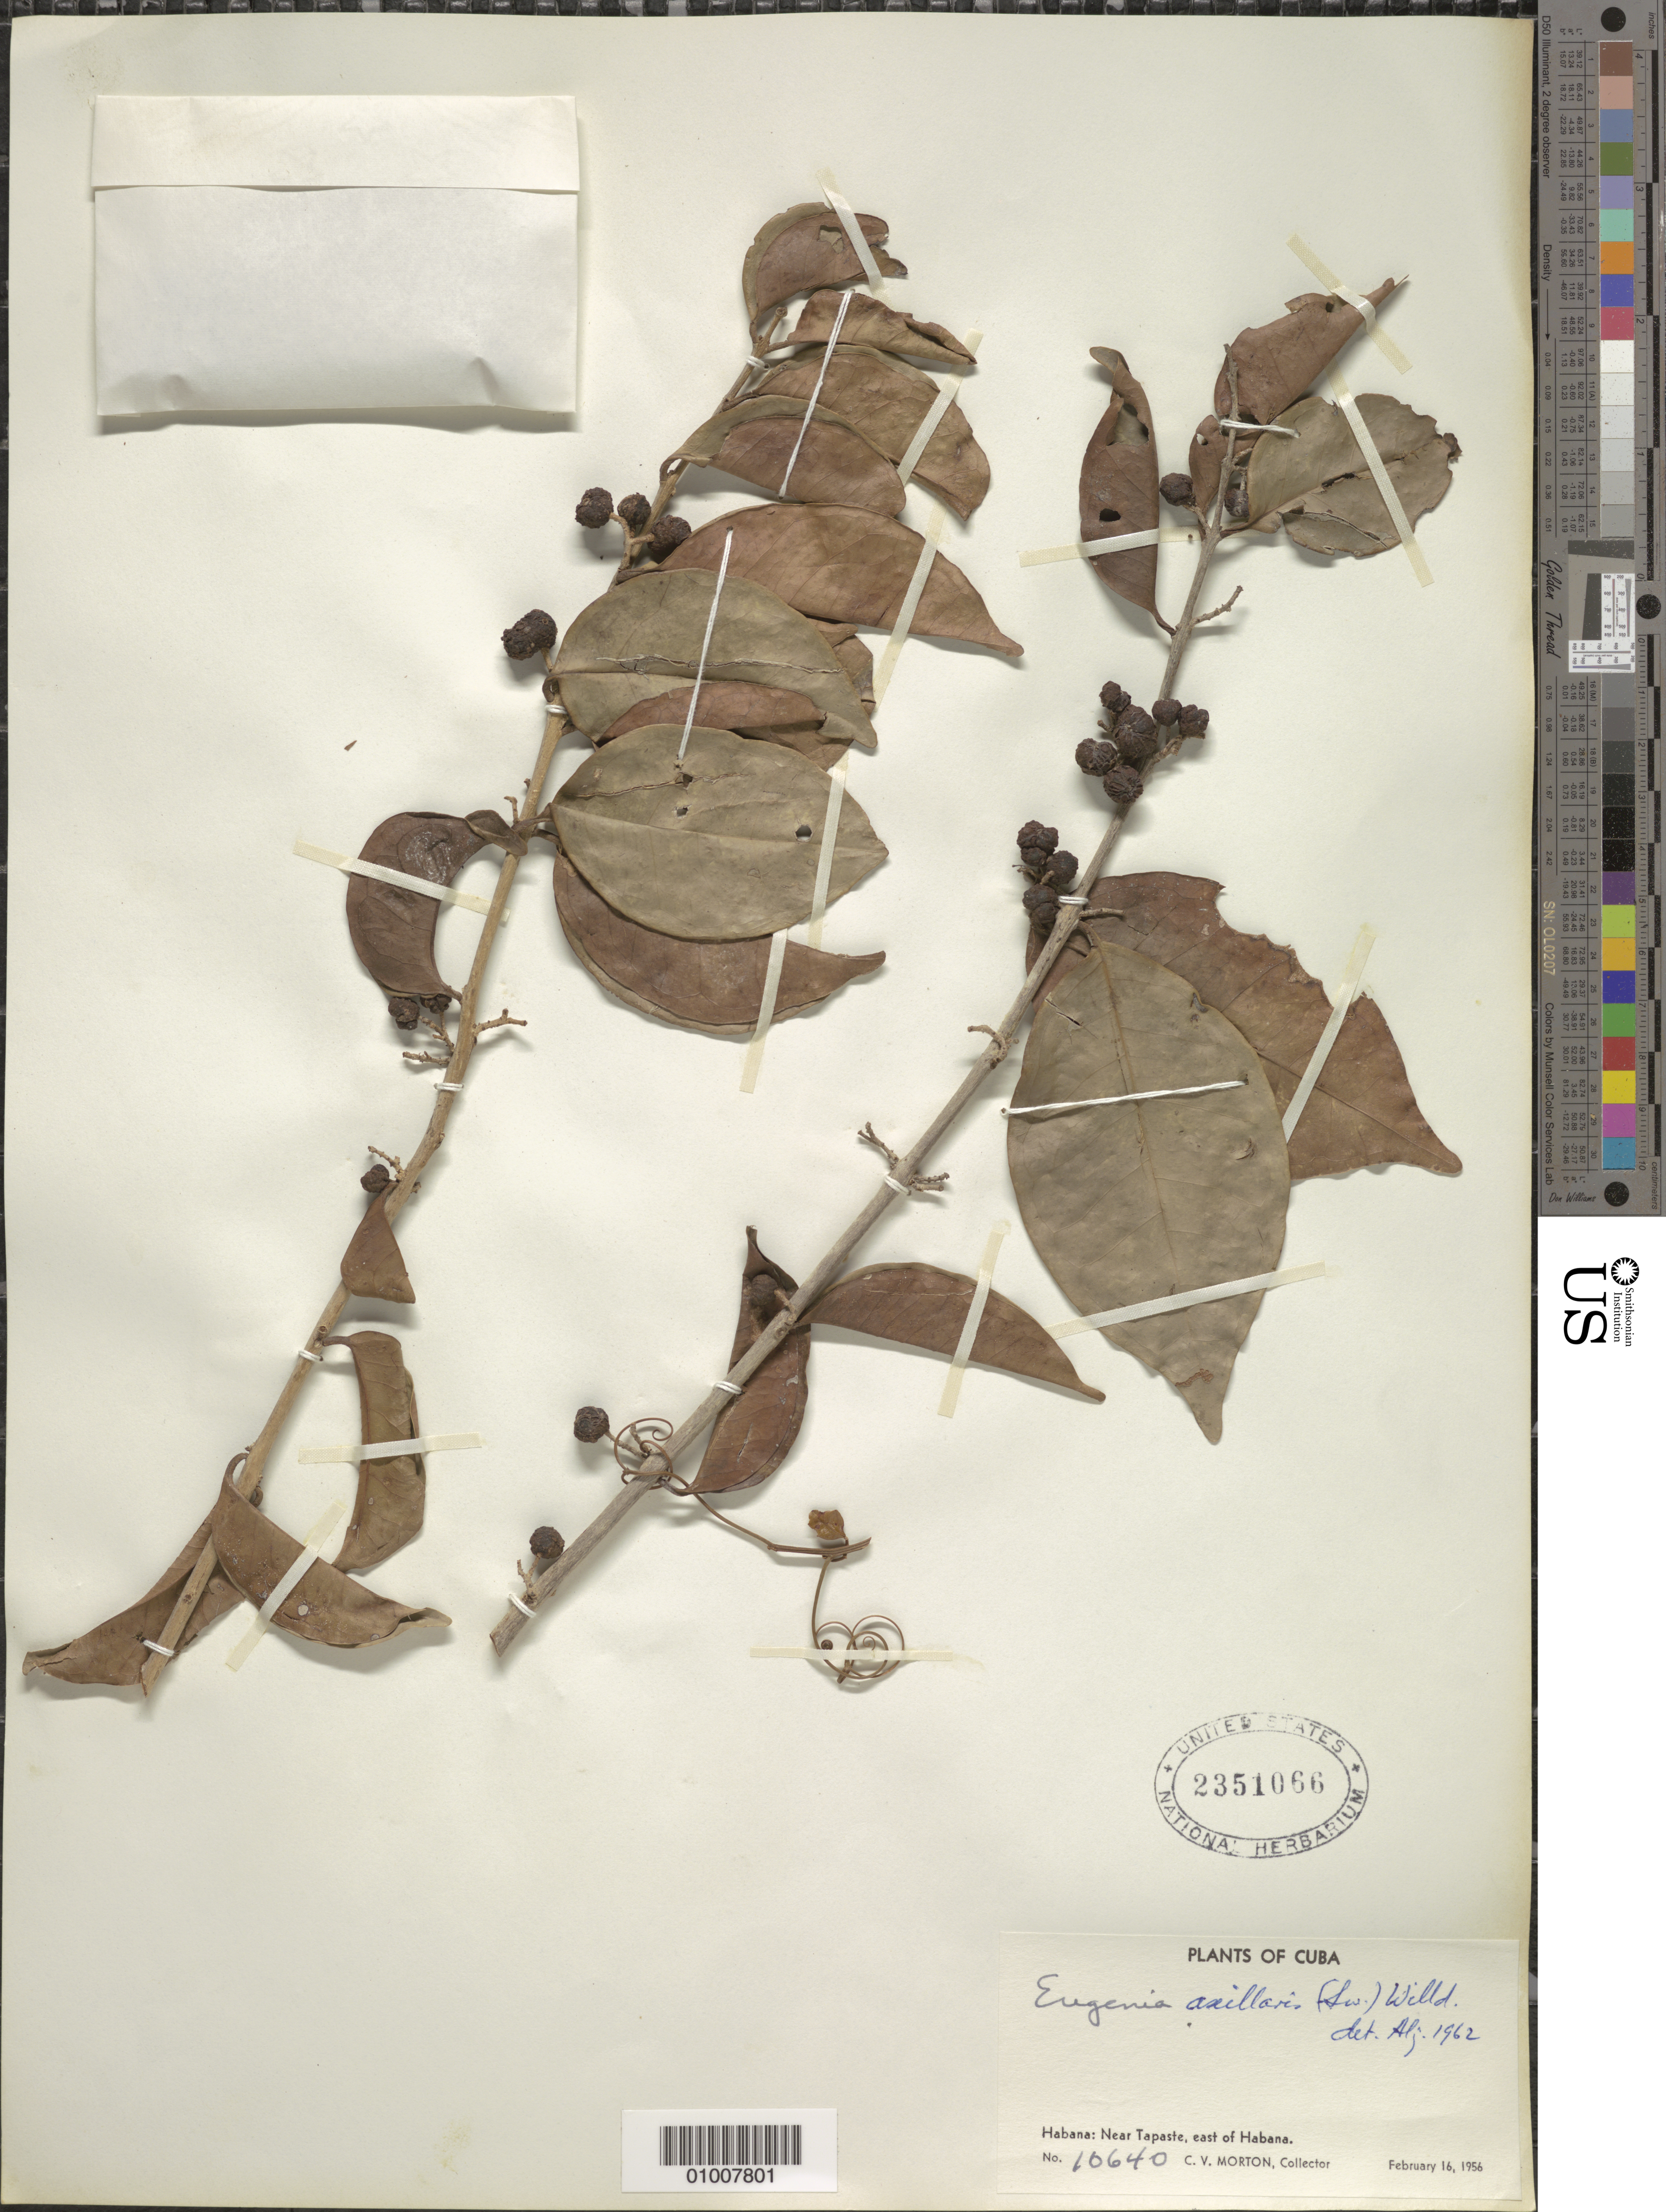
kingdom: Plantae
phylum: Tracheophyta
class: Magnoliopsida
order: Myrtales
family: Myrtaceae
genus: Eugenia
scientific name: Eugenia axillaris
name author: (Sw.) Willd.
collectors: C. V. Morton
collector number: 10640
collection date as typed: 16 Feb 1956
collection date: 1956-02-16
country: Cuba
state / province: La Habana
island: Cuba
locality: Near Tapaste, east of Habana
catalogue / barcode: US 2351066